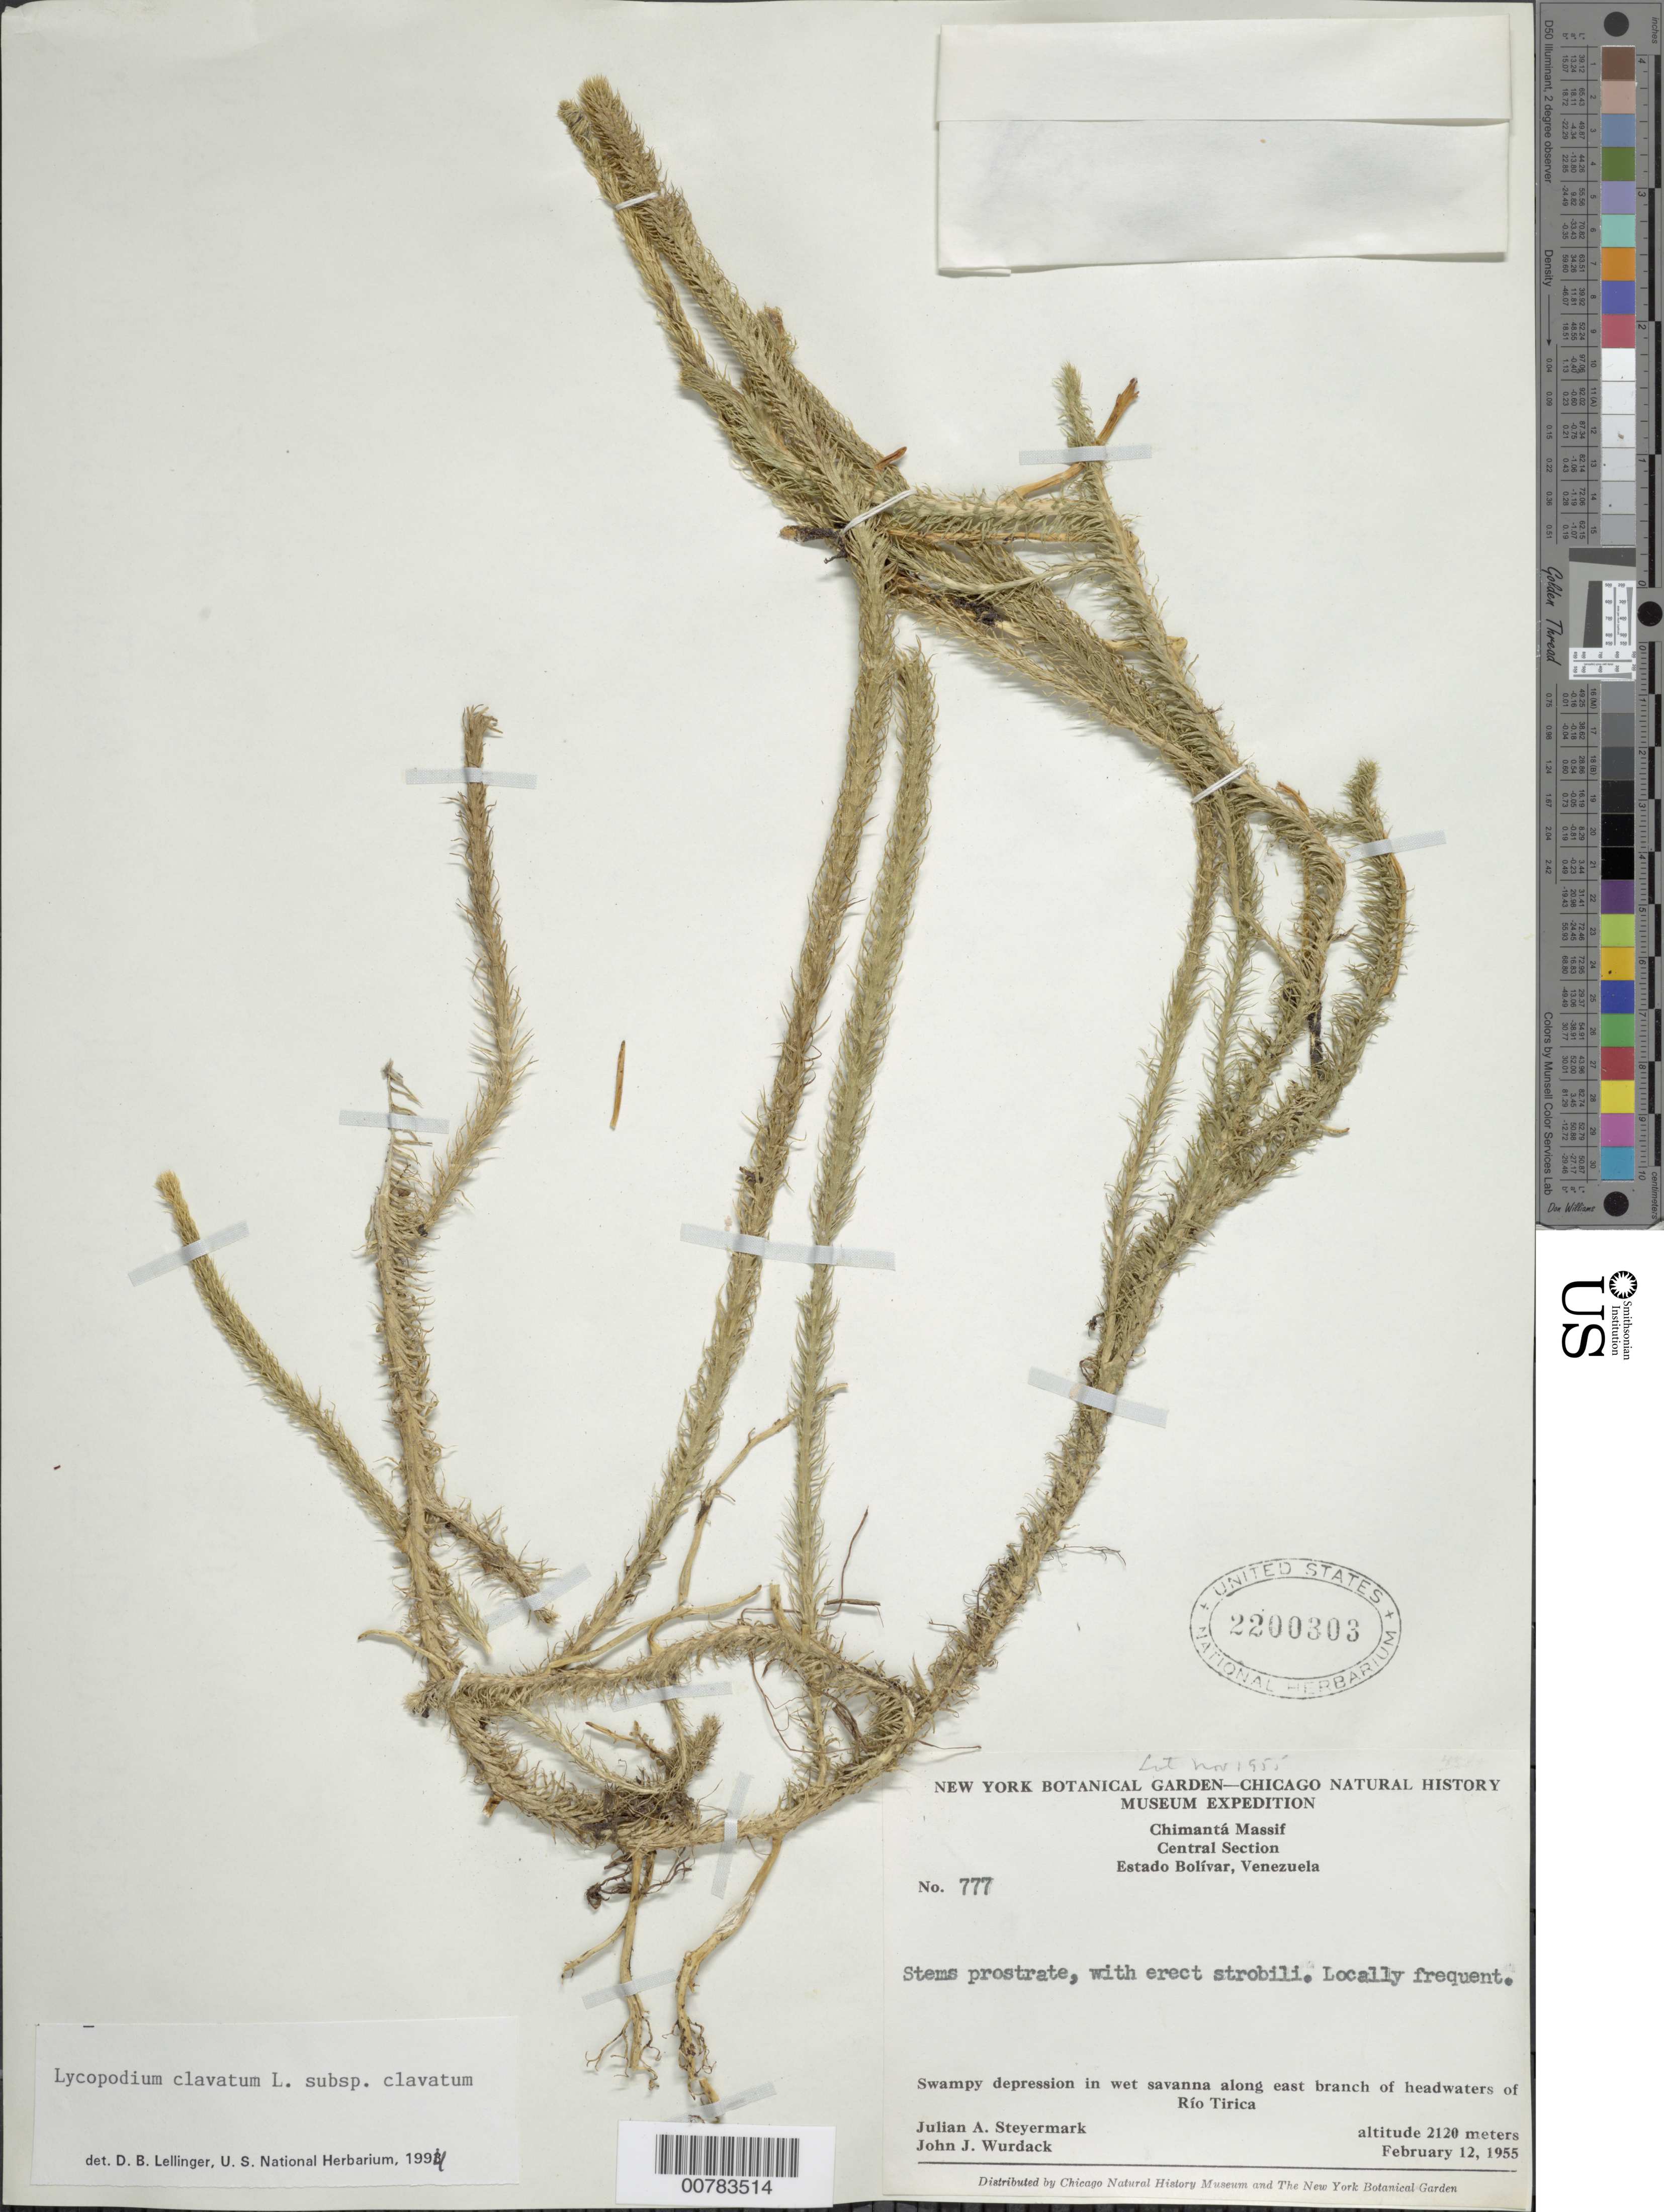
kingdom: Plantae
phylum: Tracheophyta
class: Lycopodiopsida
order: Lycopodiales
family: Lycopodiaceae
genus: Lycopodium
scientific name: Lycopodium clavatum subsp. clavatum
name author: L.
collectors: J. Steyermark & J. J. Wurdack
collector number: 55 777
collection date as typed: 12-Feb-55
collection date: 1955-02-12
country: Venezuela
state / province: Bolívar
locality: Chimantá Massif, central section, along east branch of headwaters of Río Tirica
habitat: Swampy depression in wet savanna along east branch of Rio Tirica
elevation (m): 2120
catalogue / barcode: US 2200303